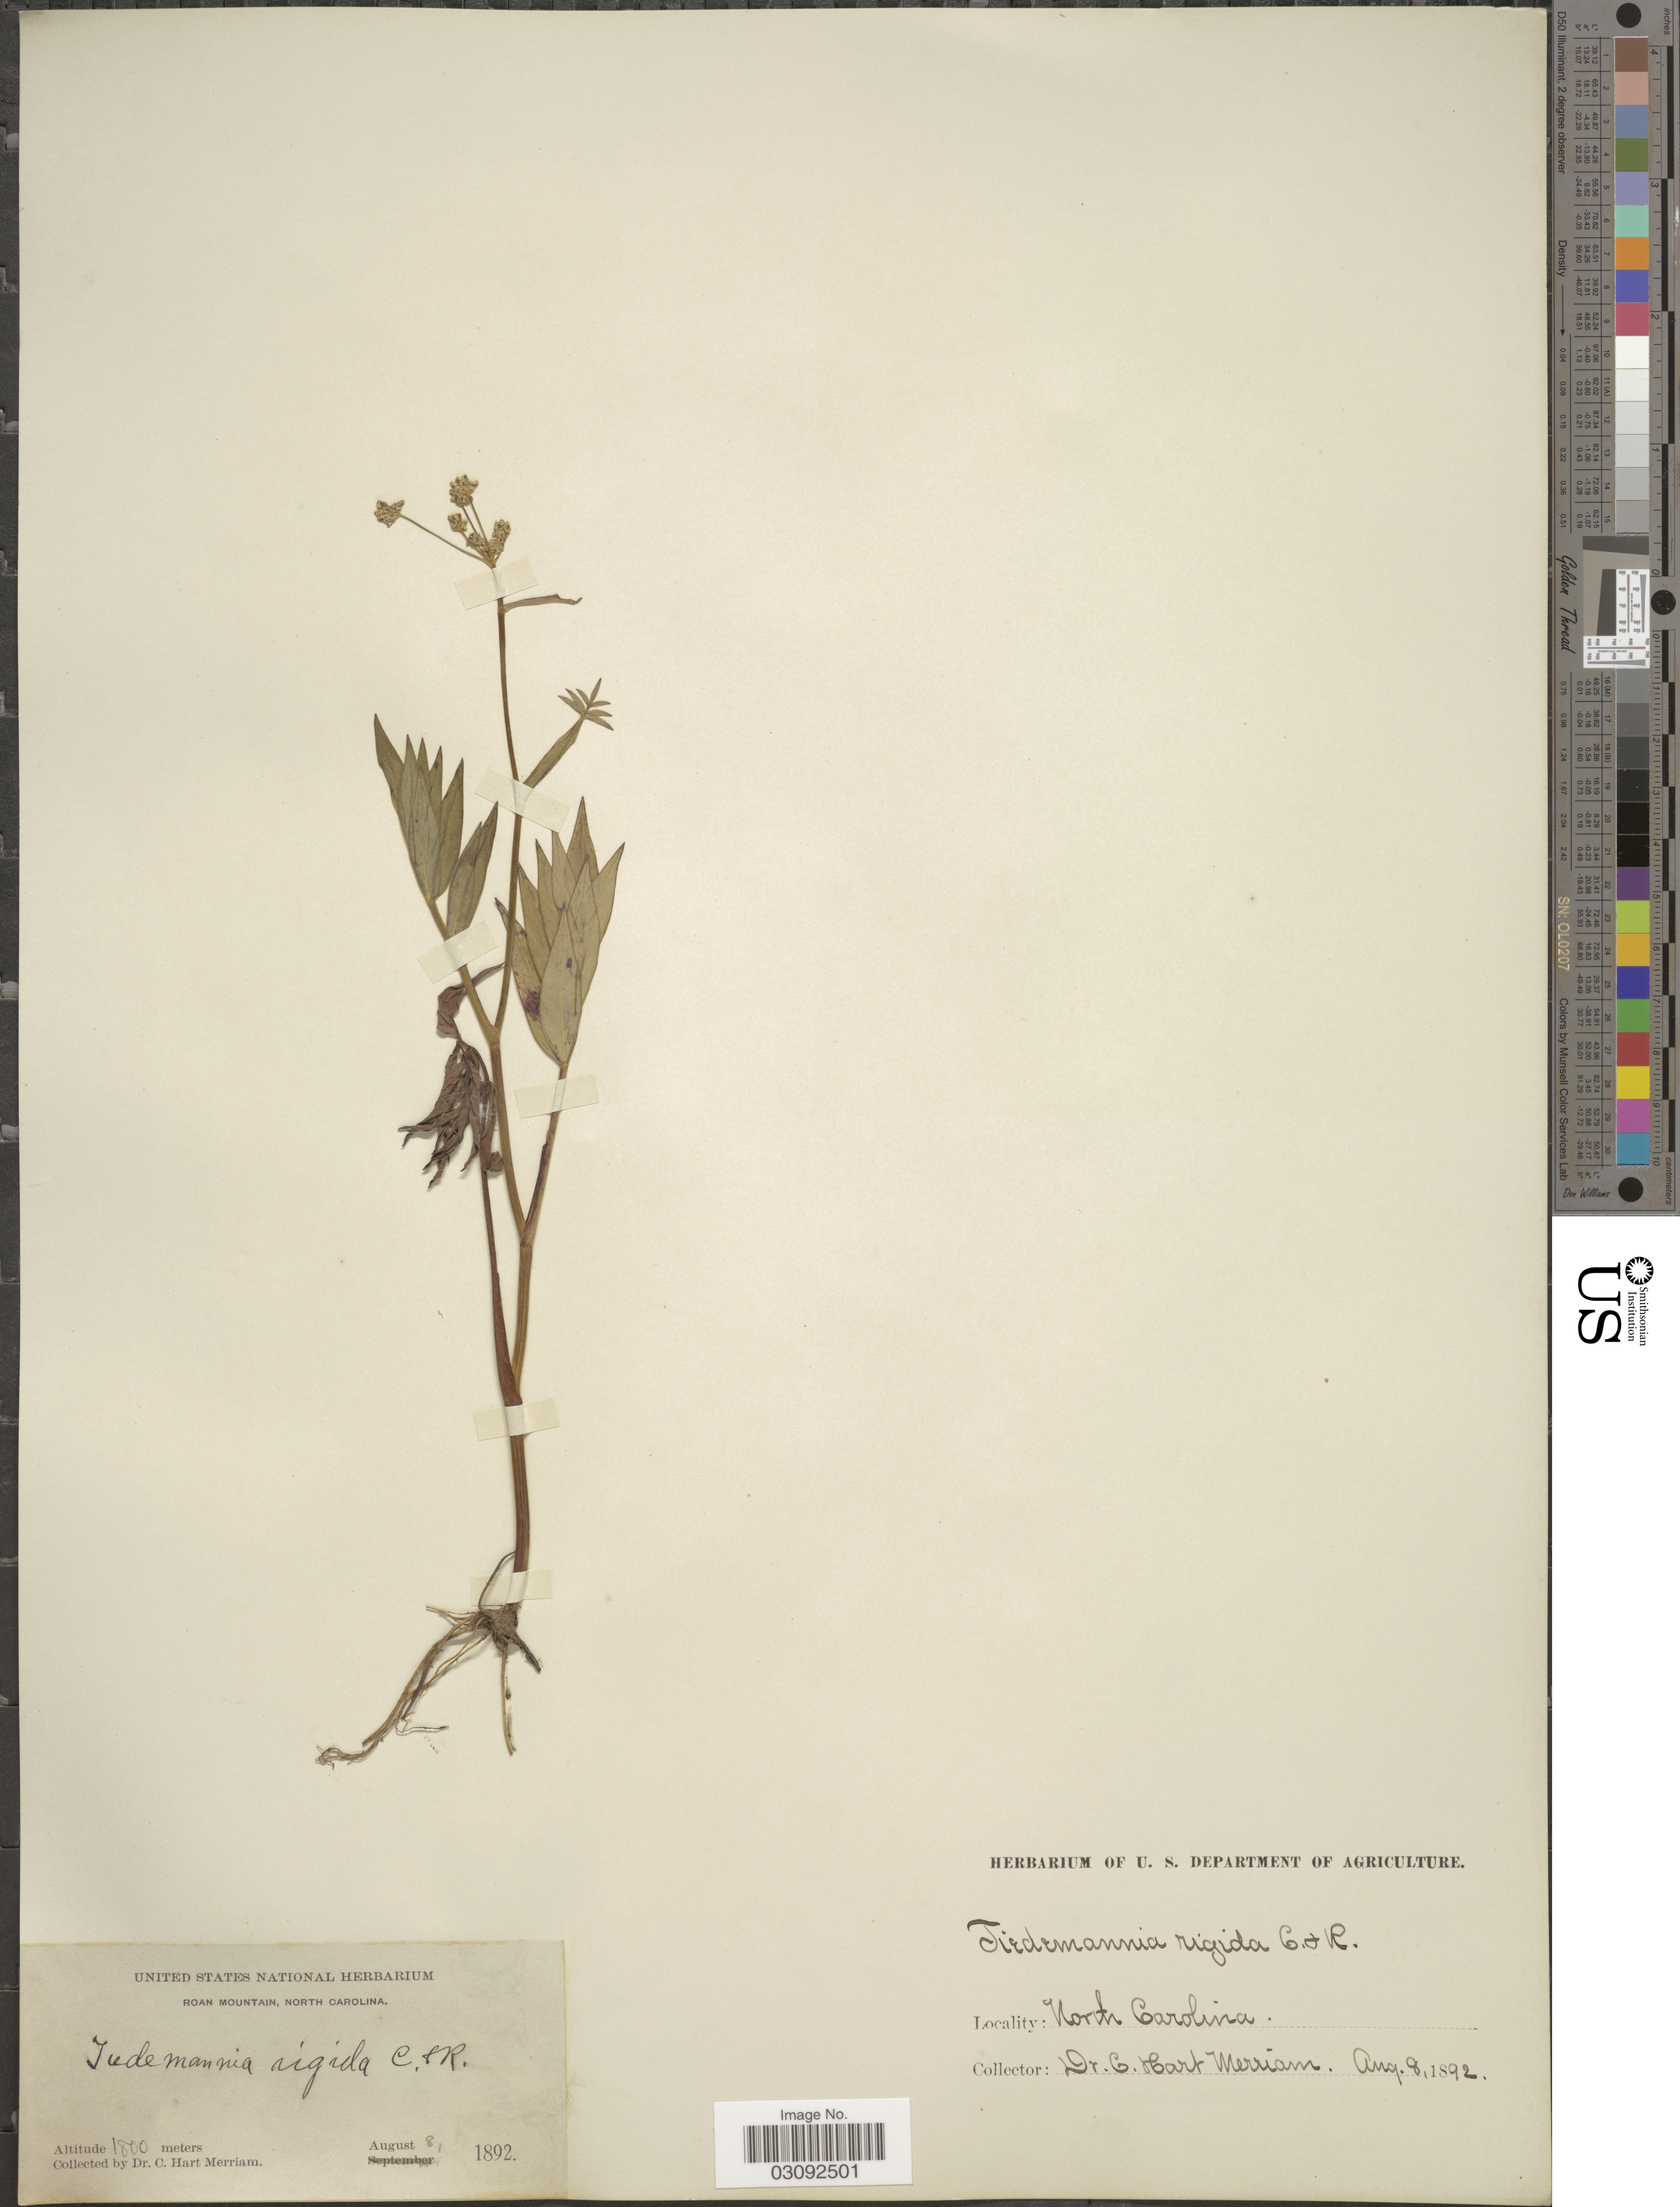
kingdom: Plantae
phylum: Tracheophyta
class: Magnoliopsida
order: Apiales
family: Apiaceae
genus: Oxypolis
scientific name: Oxypolis rigidior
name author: (L.) Raf.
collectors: C. Merriam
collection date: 1892-08-08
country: United States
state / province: North Carolina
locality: Roan Mountain.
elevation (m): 1800